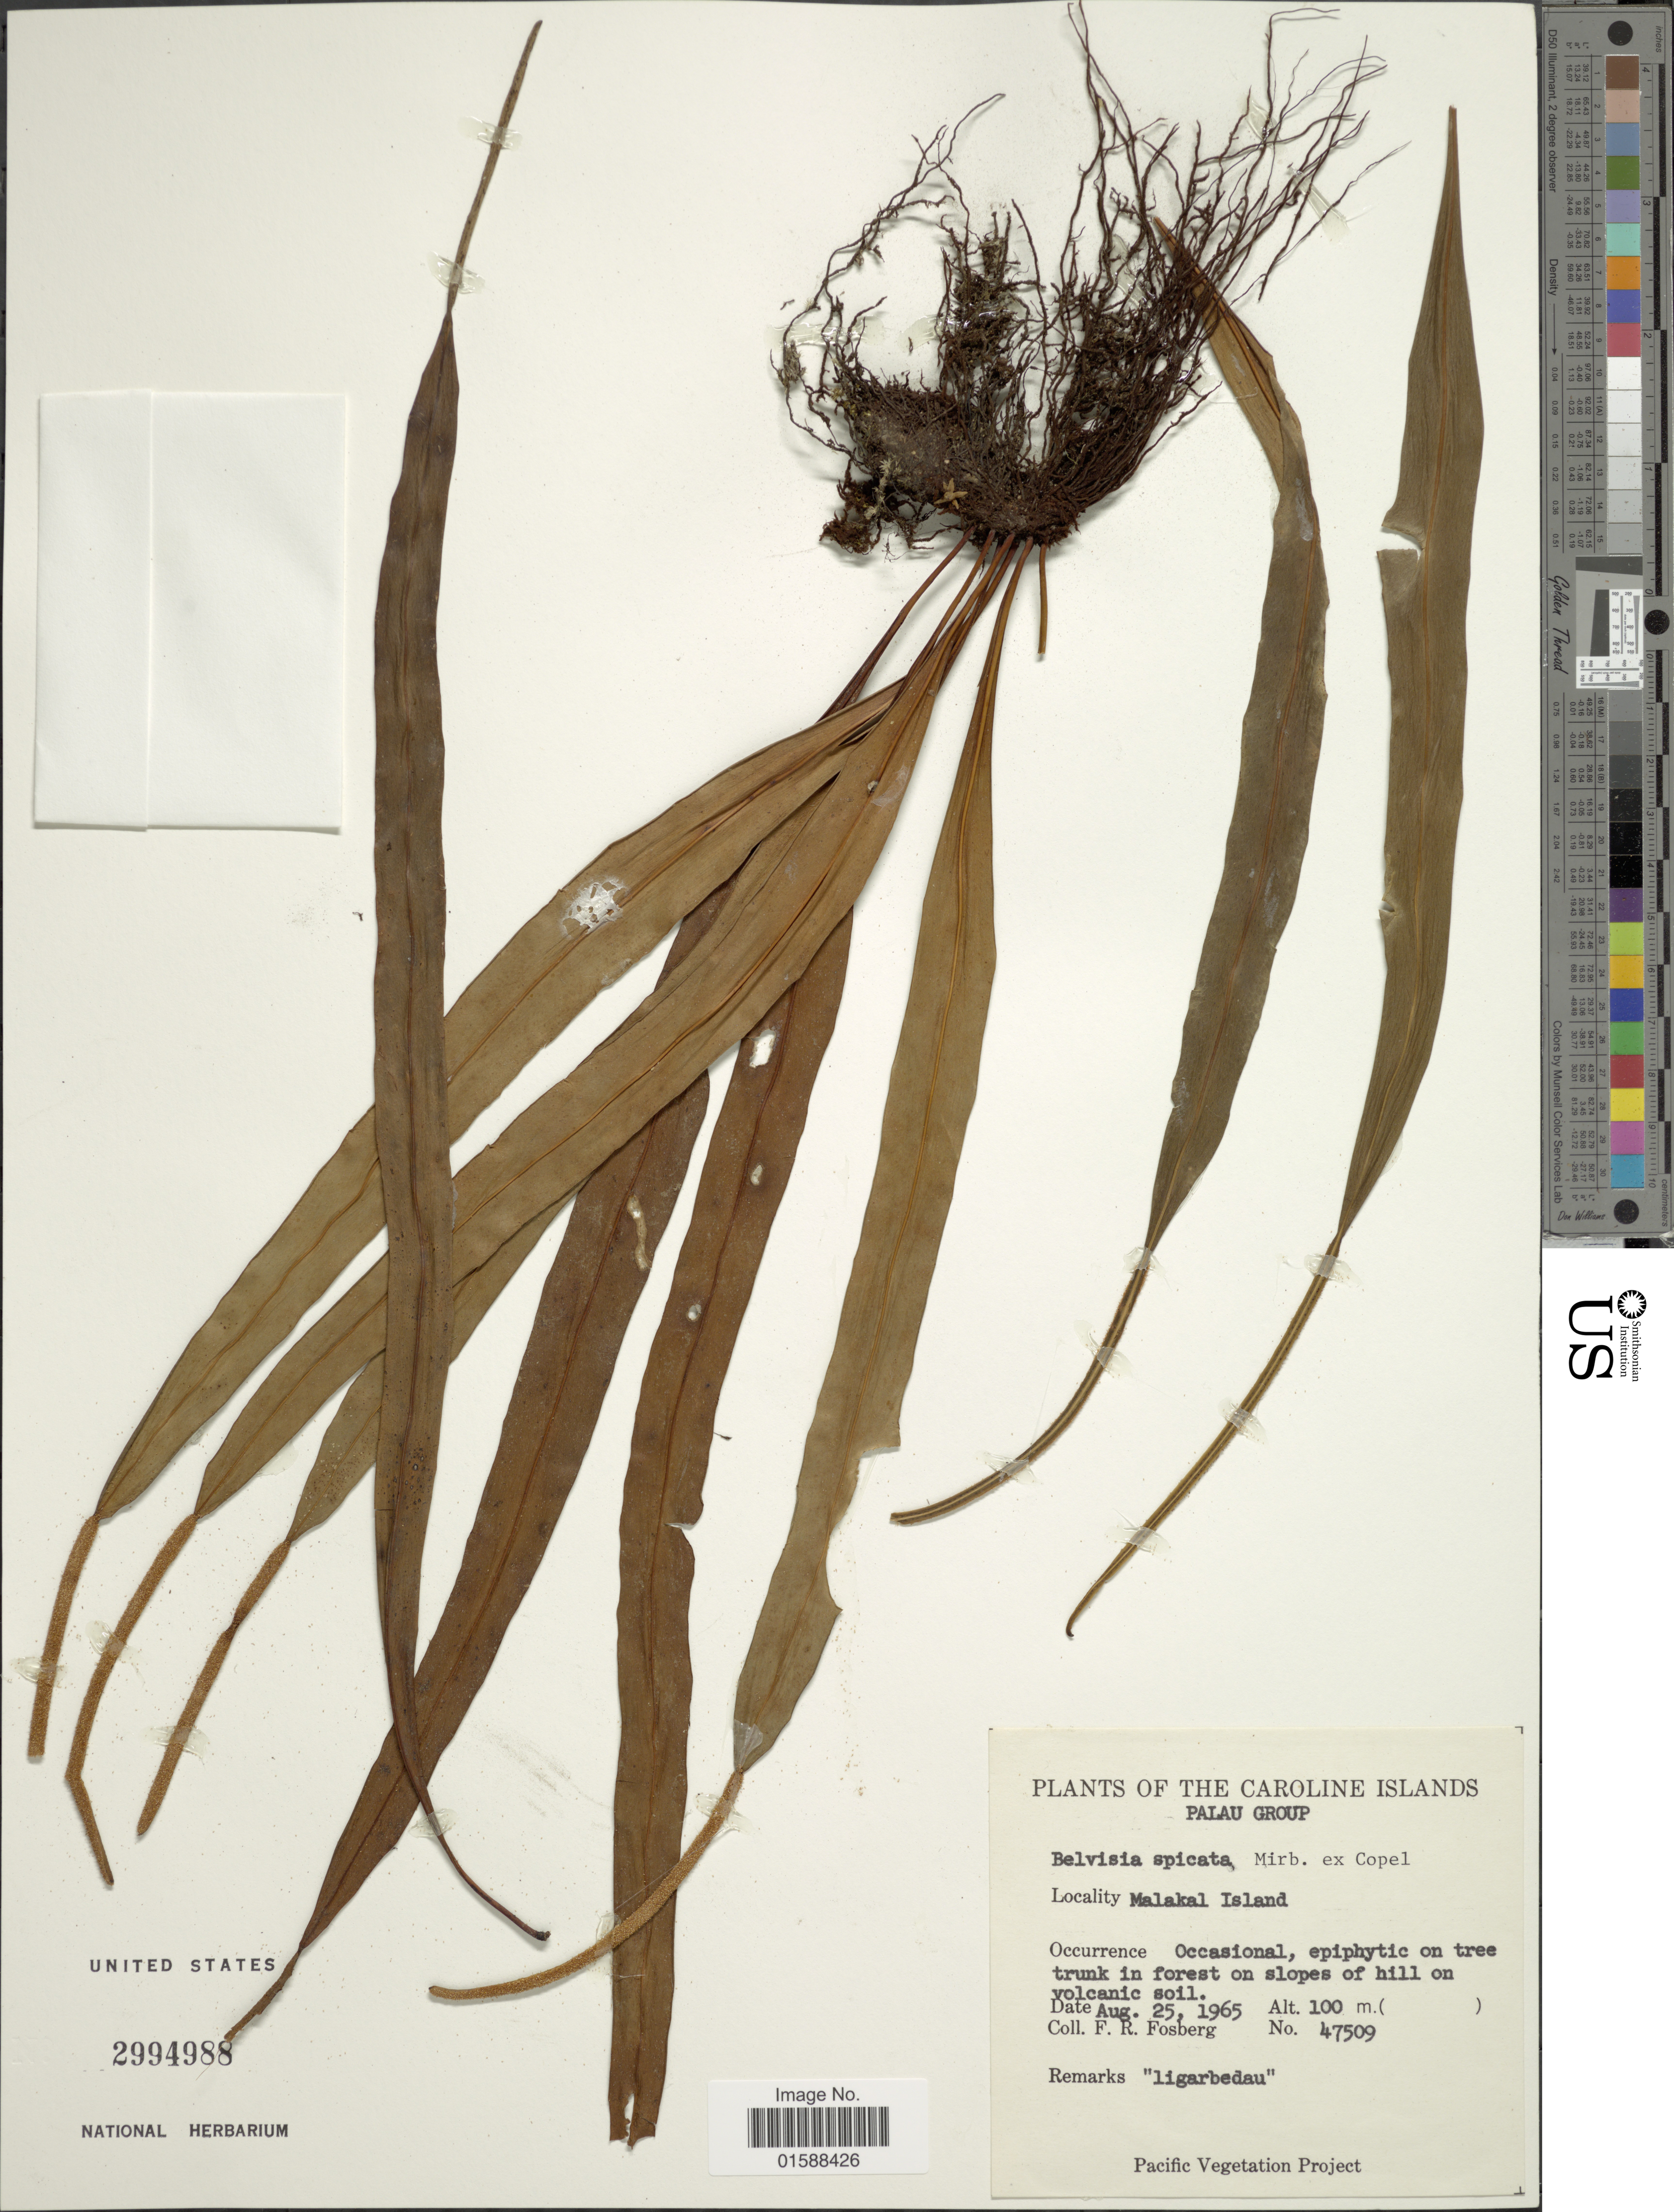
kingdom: Plantae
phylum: Tracheophyta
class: Polypodiopsida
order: Polypodiales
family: Polypodiaceae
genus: Lepisorus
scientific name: Lepisorus spicatus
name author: (L. f.) Li S. Wang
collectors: F. R. Fosberg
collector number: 47509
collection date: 1965-08-25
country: Palau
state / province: Koror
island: Ngemelachel [Malakal]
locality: Malakal Island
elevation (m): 100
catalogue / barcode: US 2994988